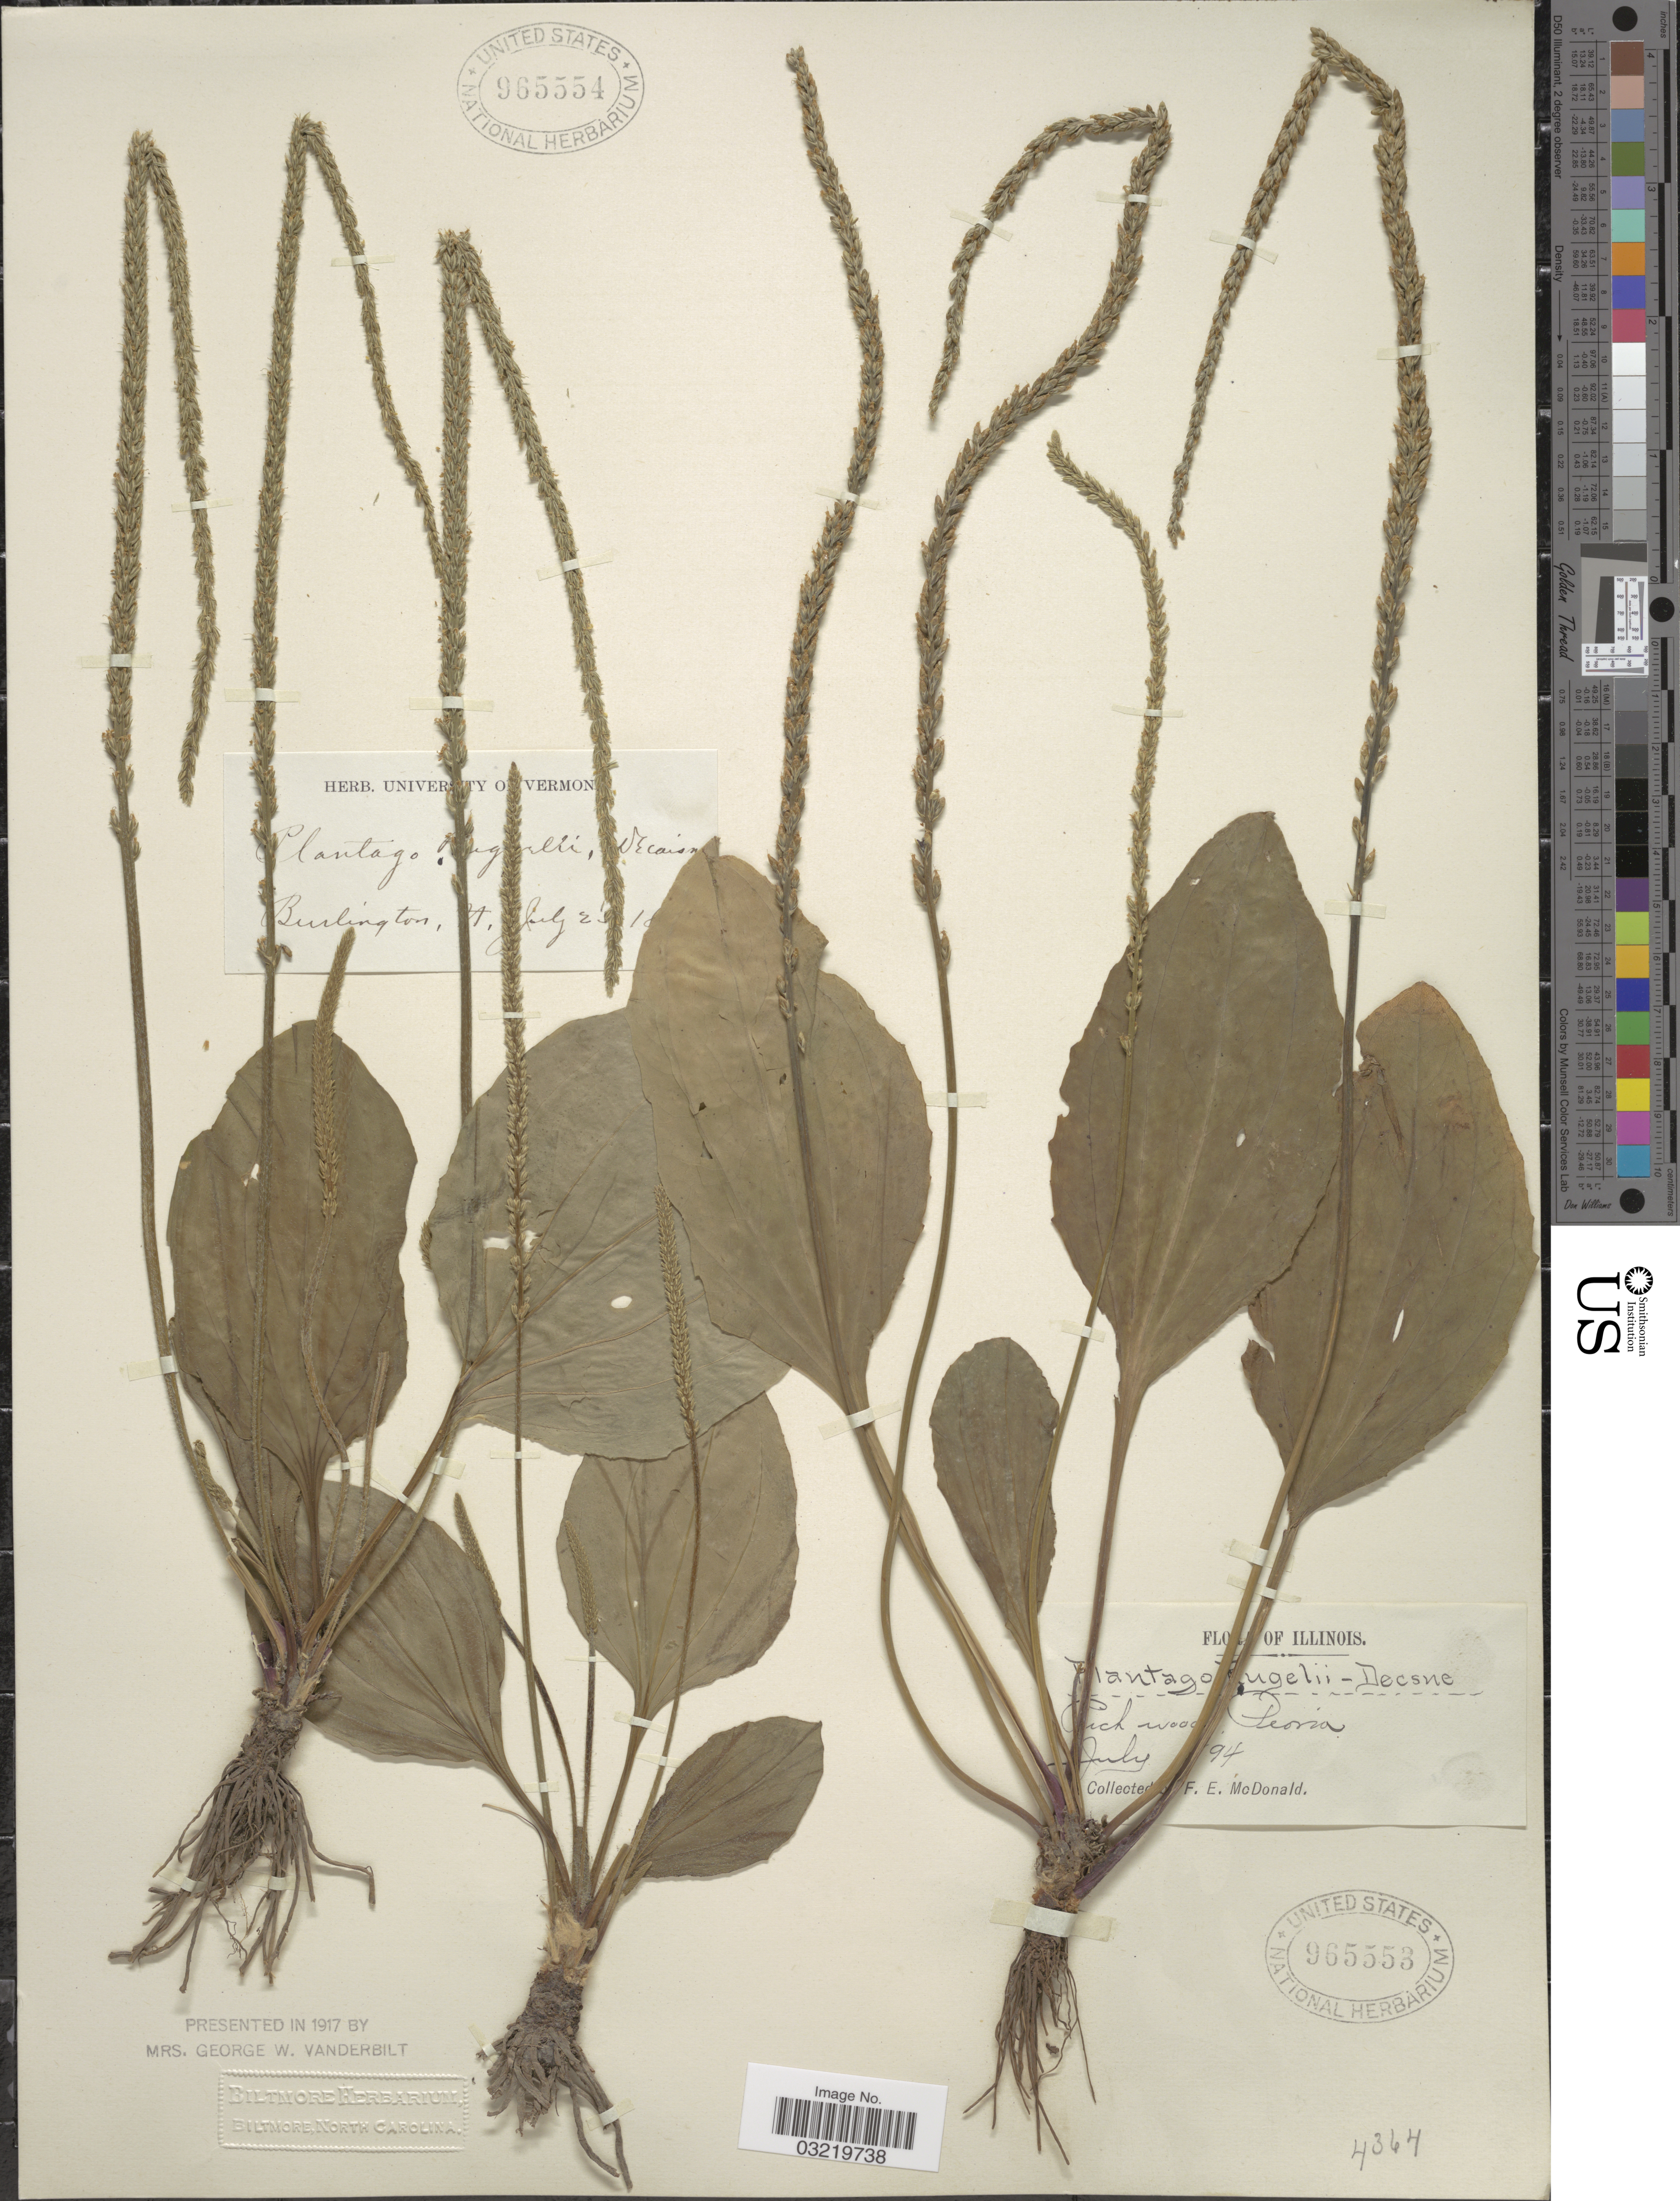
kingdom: Plantae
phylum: Tracheophyta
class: Magnoliopsida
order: Lamiales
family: Plantaginaceae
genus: Plantago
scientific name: Plantago rugelii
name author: Decne.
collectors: F. E. McDonald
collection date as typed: Transcribed d/m/y: /7/94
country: United States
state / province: Illinois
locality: Peoria.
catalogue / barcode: US 965553